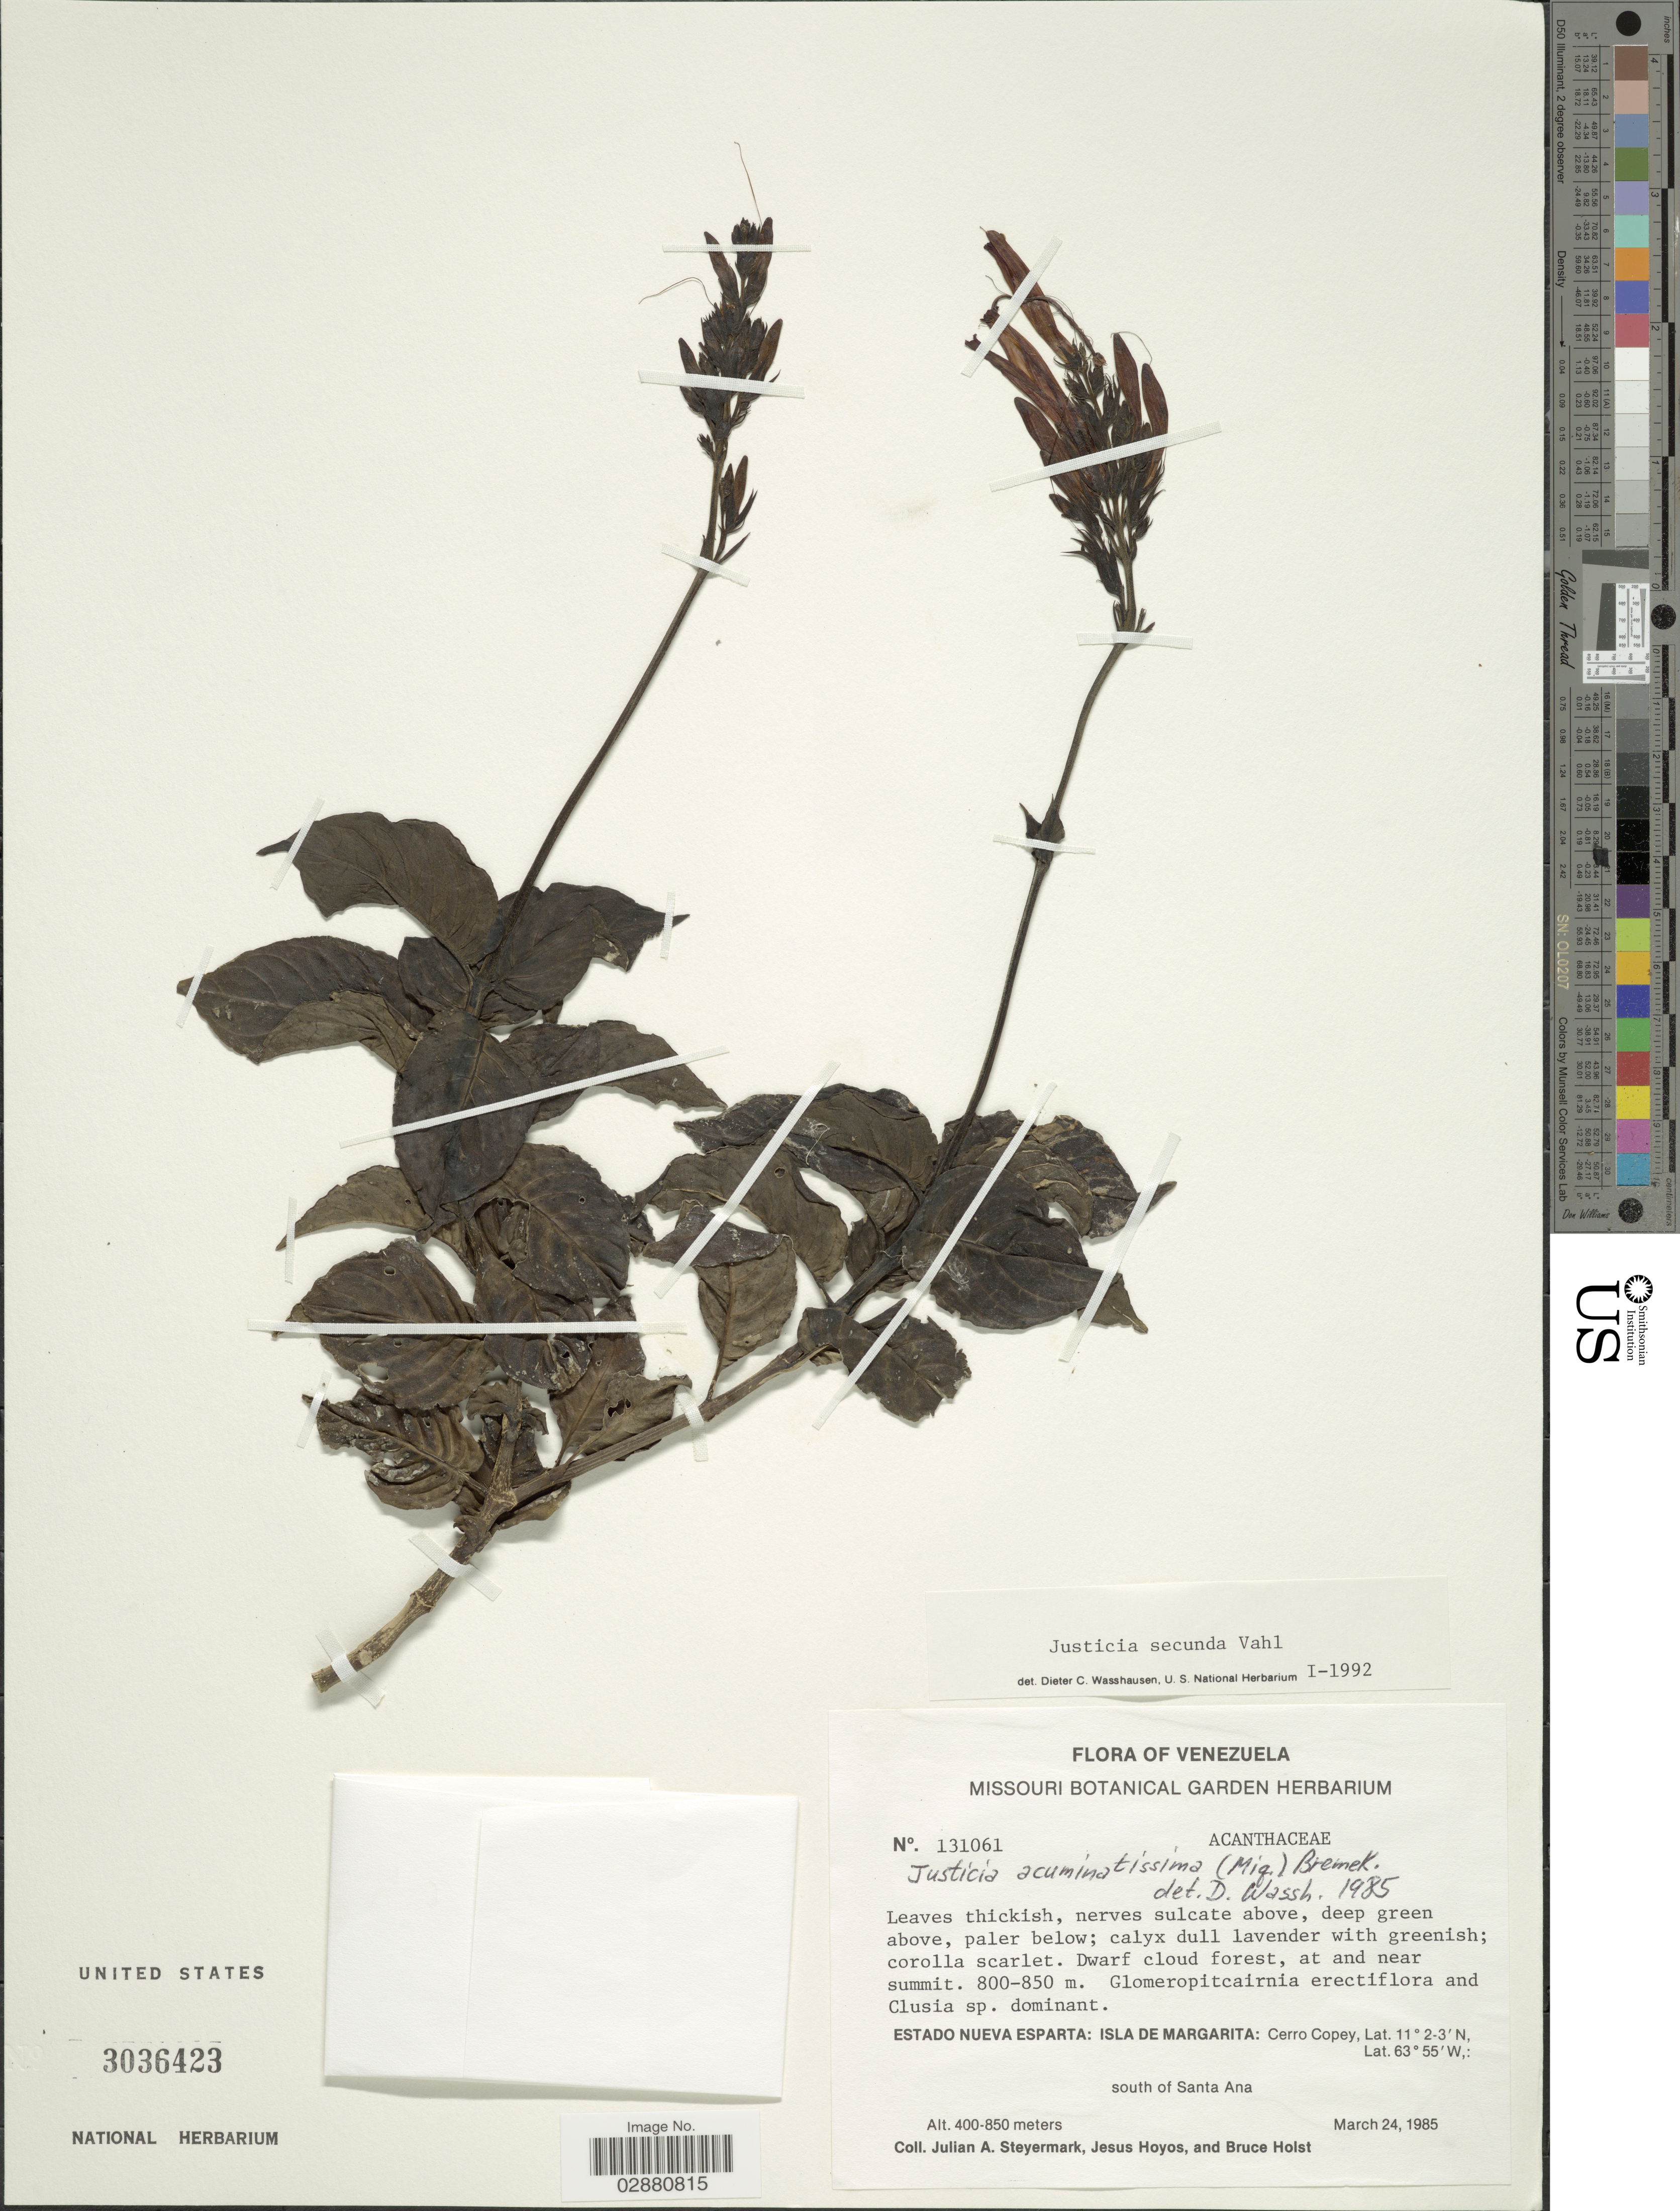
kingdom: Plantae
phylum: Tracheophyta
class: Magnoliopsida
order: Lamiales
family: Acanthaceae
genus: Justicia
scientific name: Justicia secunda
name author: Vahl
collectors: J. Steyermark, J. Hoyos & B. Holst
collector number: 131061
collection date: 1985-03-24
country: Venezuela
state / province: Nueva Esparta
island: Margarita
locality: Estado Nueva Esparta: Isla de Margarita: Cerro Copey. South of Santa Ana.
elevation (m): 400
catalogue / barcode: US 3036423